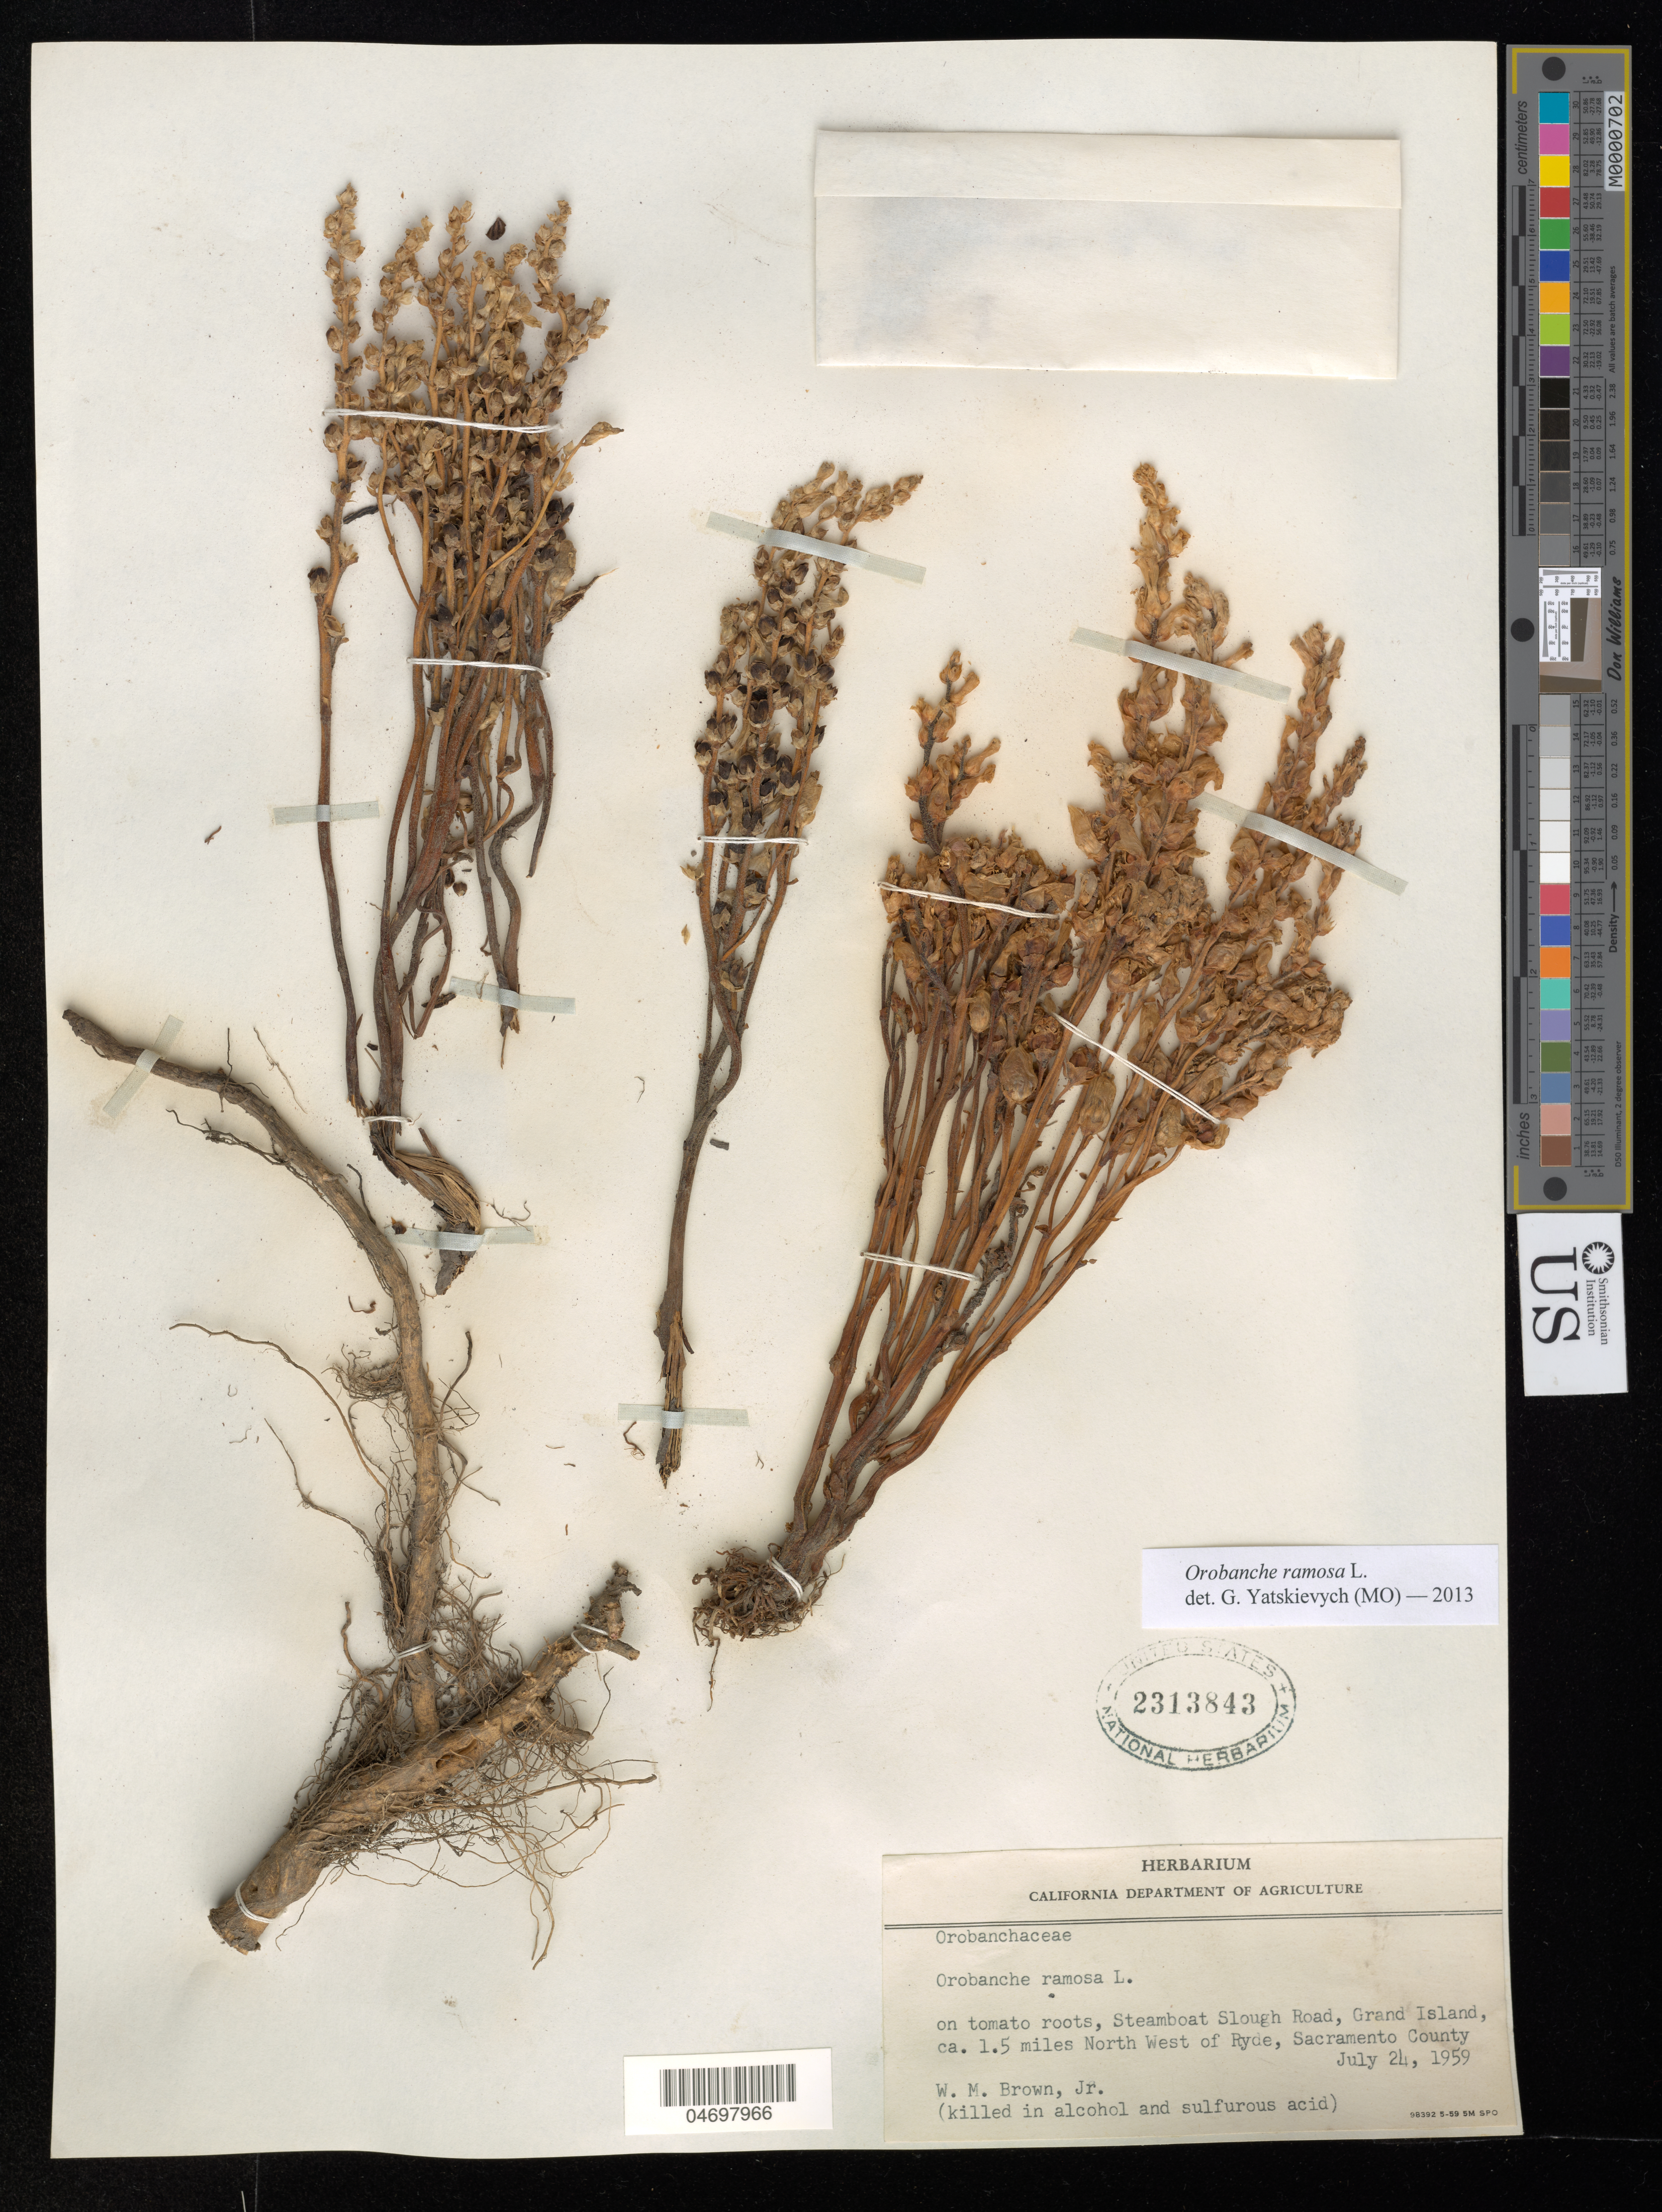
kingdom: Plantae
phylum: Tracheophyta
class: Magnoliopsida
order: Lamiales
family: Orobanchaceae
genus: Orobanche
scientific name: Orobanche ramosa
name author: L.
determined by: Yatskievych, G.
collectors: W. Brown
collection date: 1959-07-24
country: United States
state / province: California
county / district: Sacramento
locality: Steamboat Slough Road, Grand Island, ca. 1.5 mi NW of Ride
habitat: On tomato roots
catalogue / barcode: US 2313843